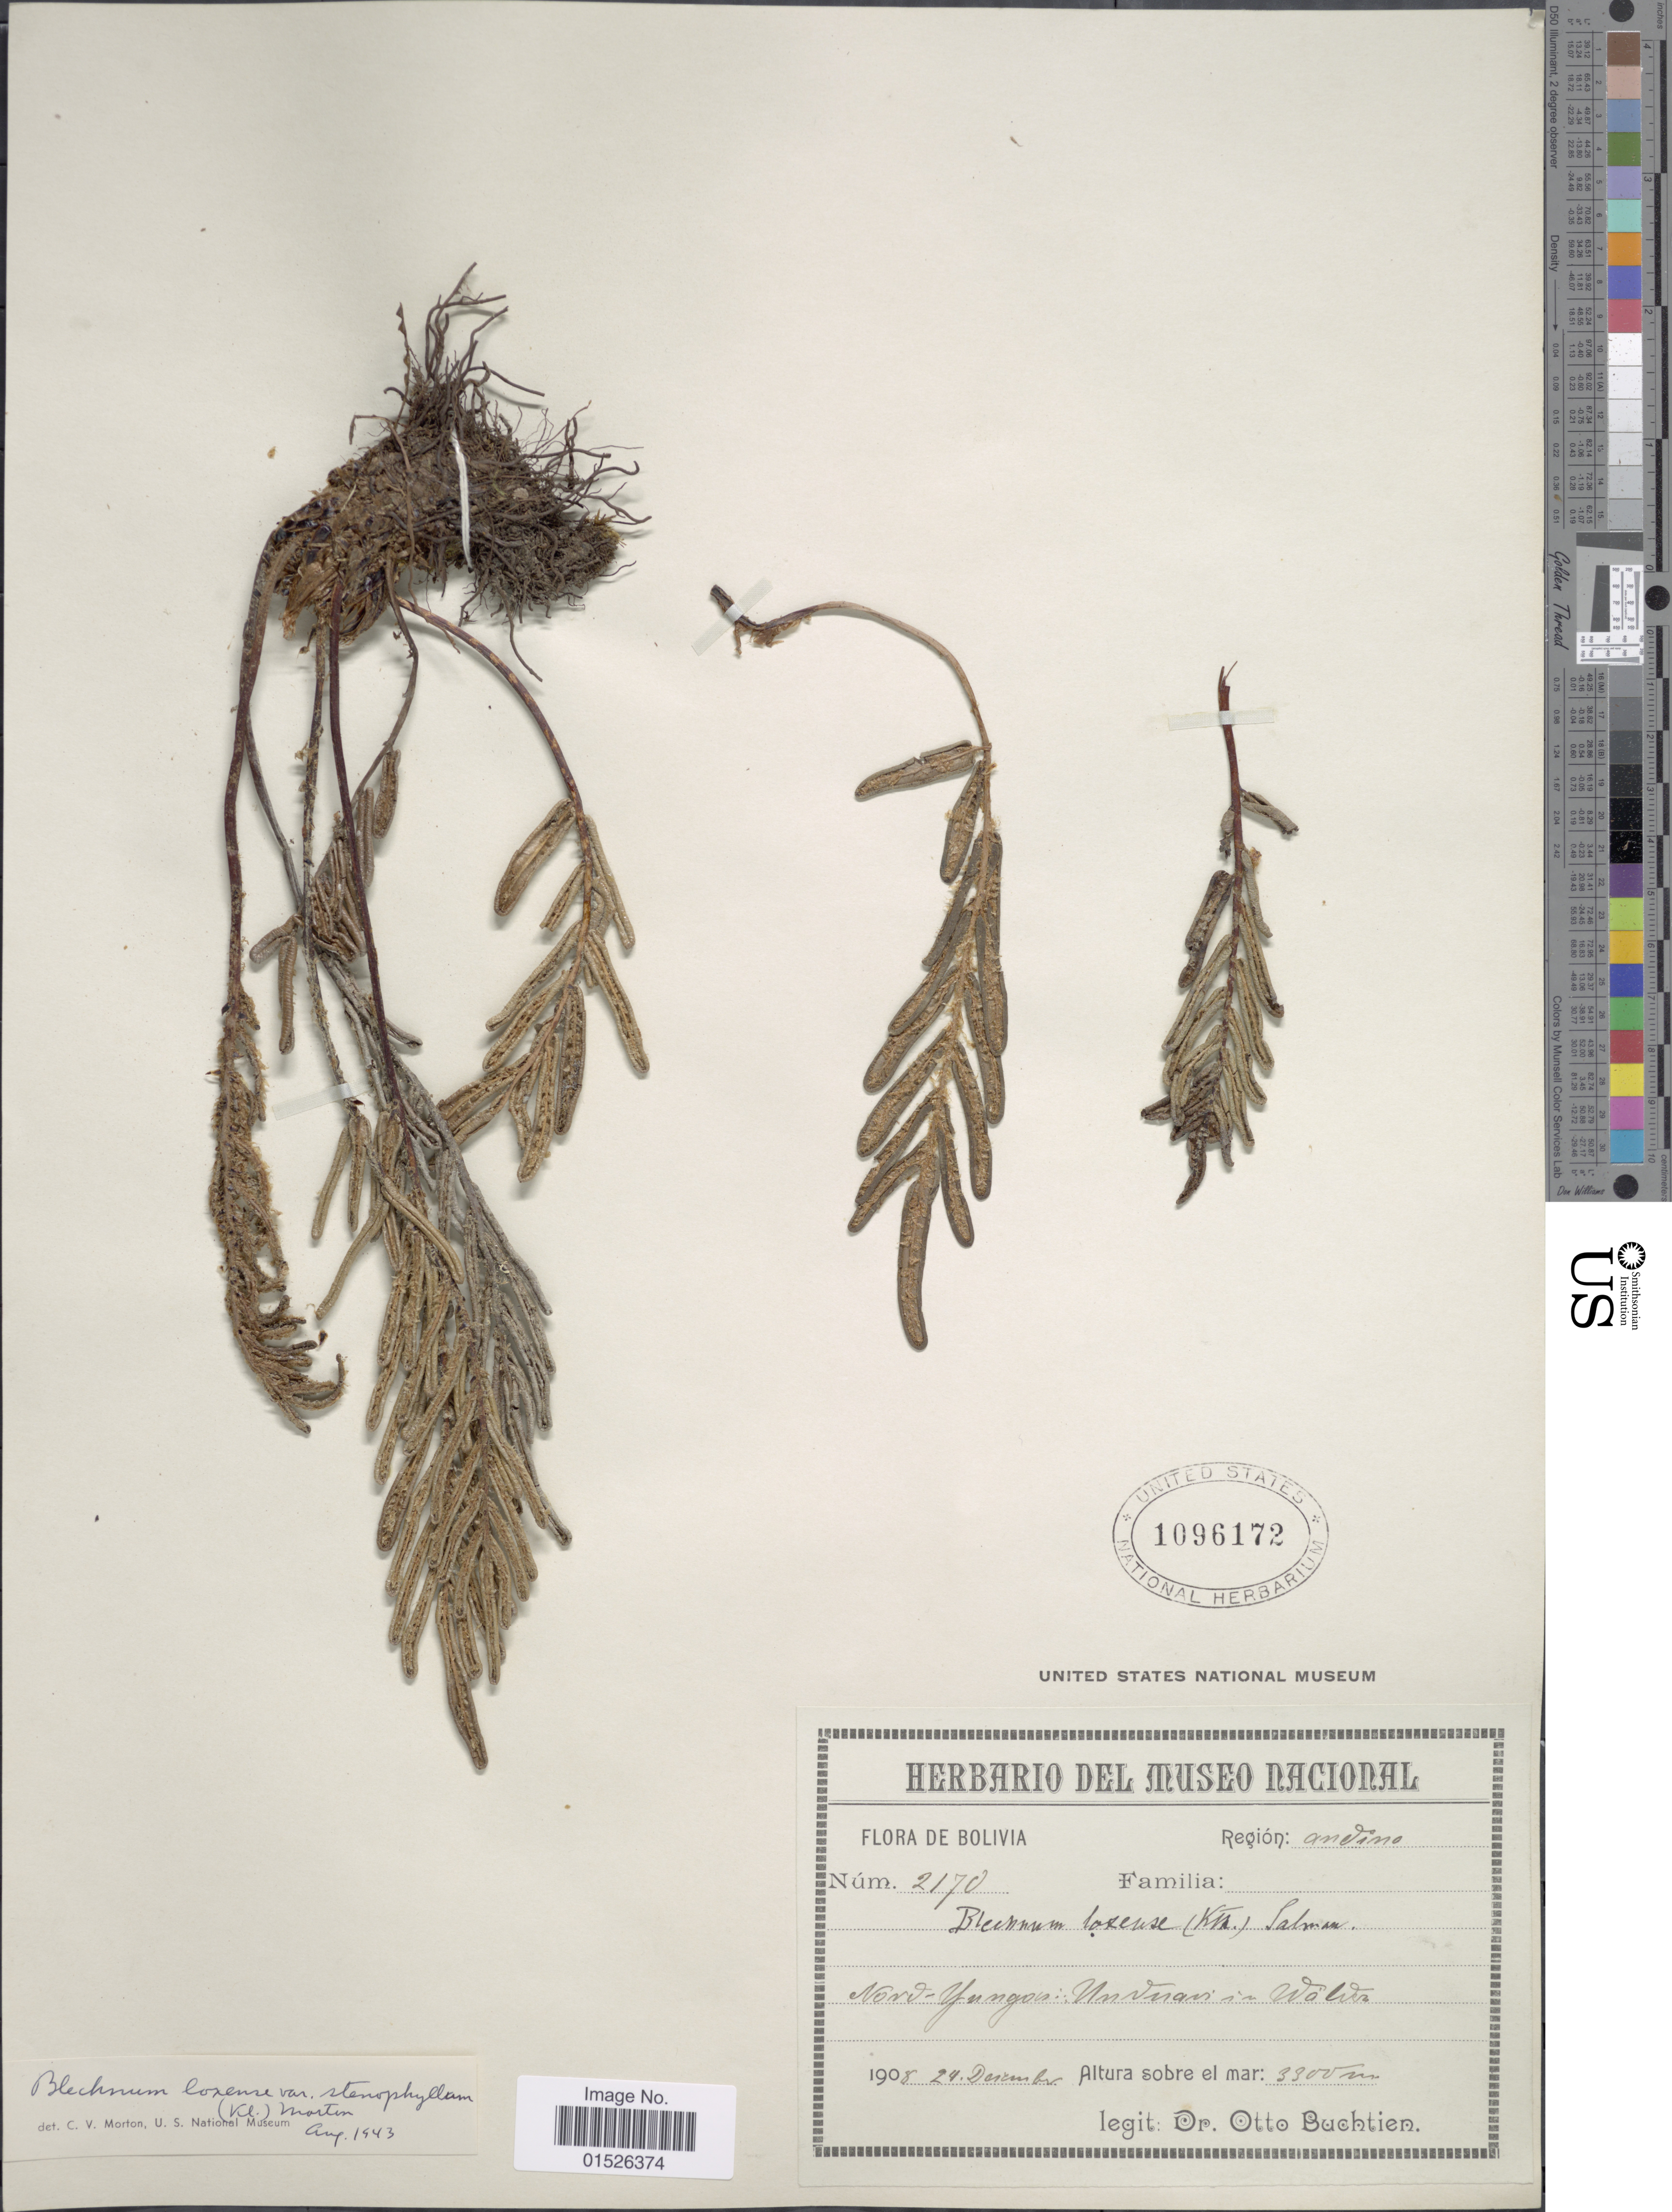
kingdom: Plantae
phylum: Tracheophyta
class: Polypodiopsida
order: Polypodiales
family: Blechnaceae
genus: Blechnum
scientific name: Blechnum loxense var. stenophyllum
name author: (Klotzsch) Lellinger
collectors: O. Buchtien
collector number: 2170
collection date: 1908-12-24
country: Bolivia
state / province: La Paz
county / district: Nor Yungas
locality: Unduavi, Region: andina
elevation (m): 3300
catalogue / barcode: US 1096172